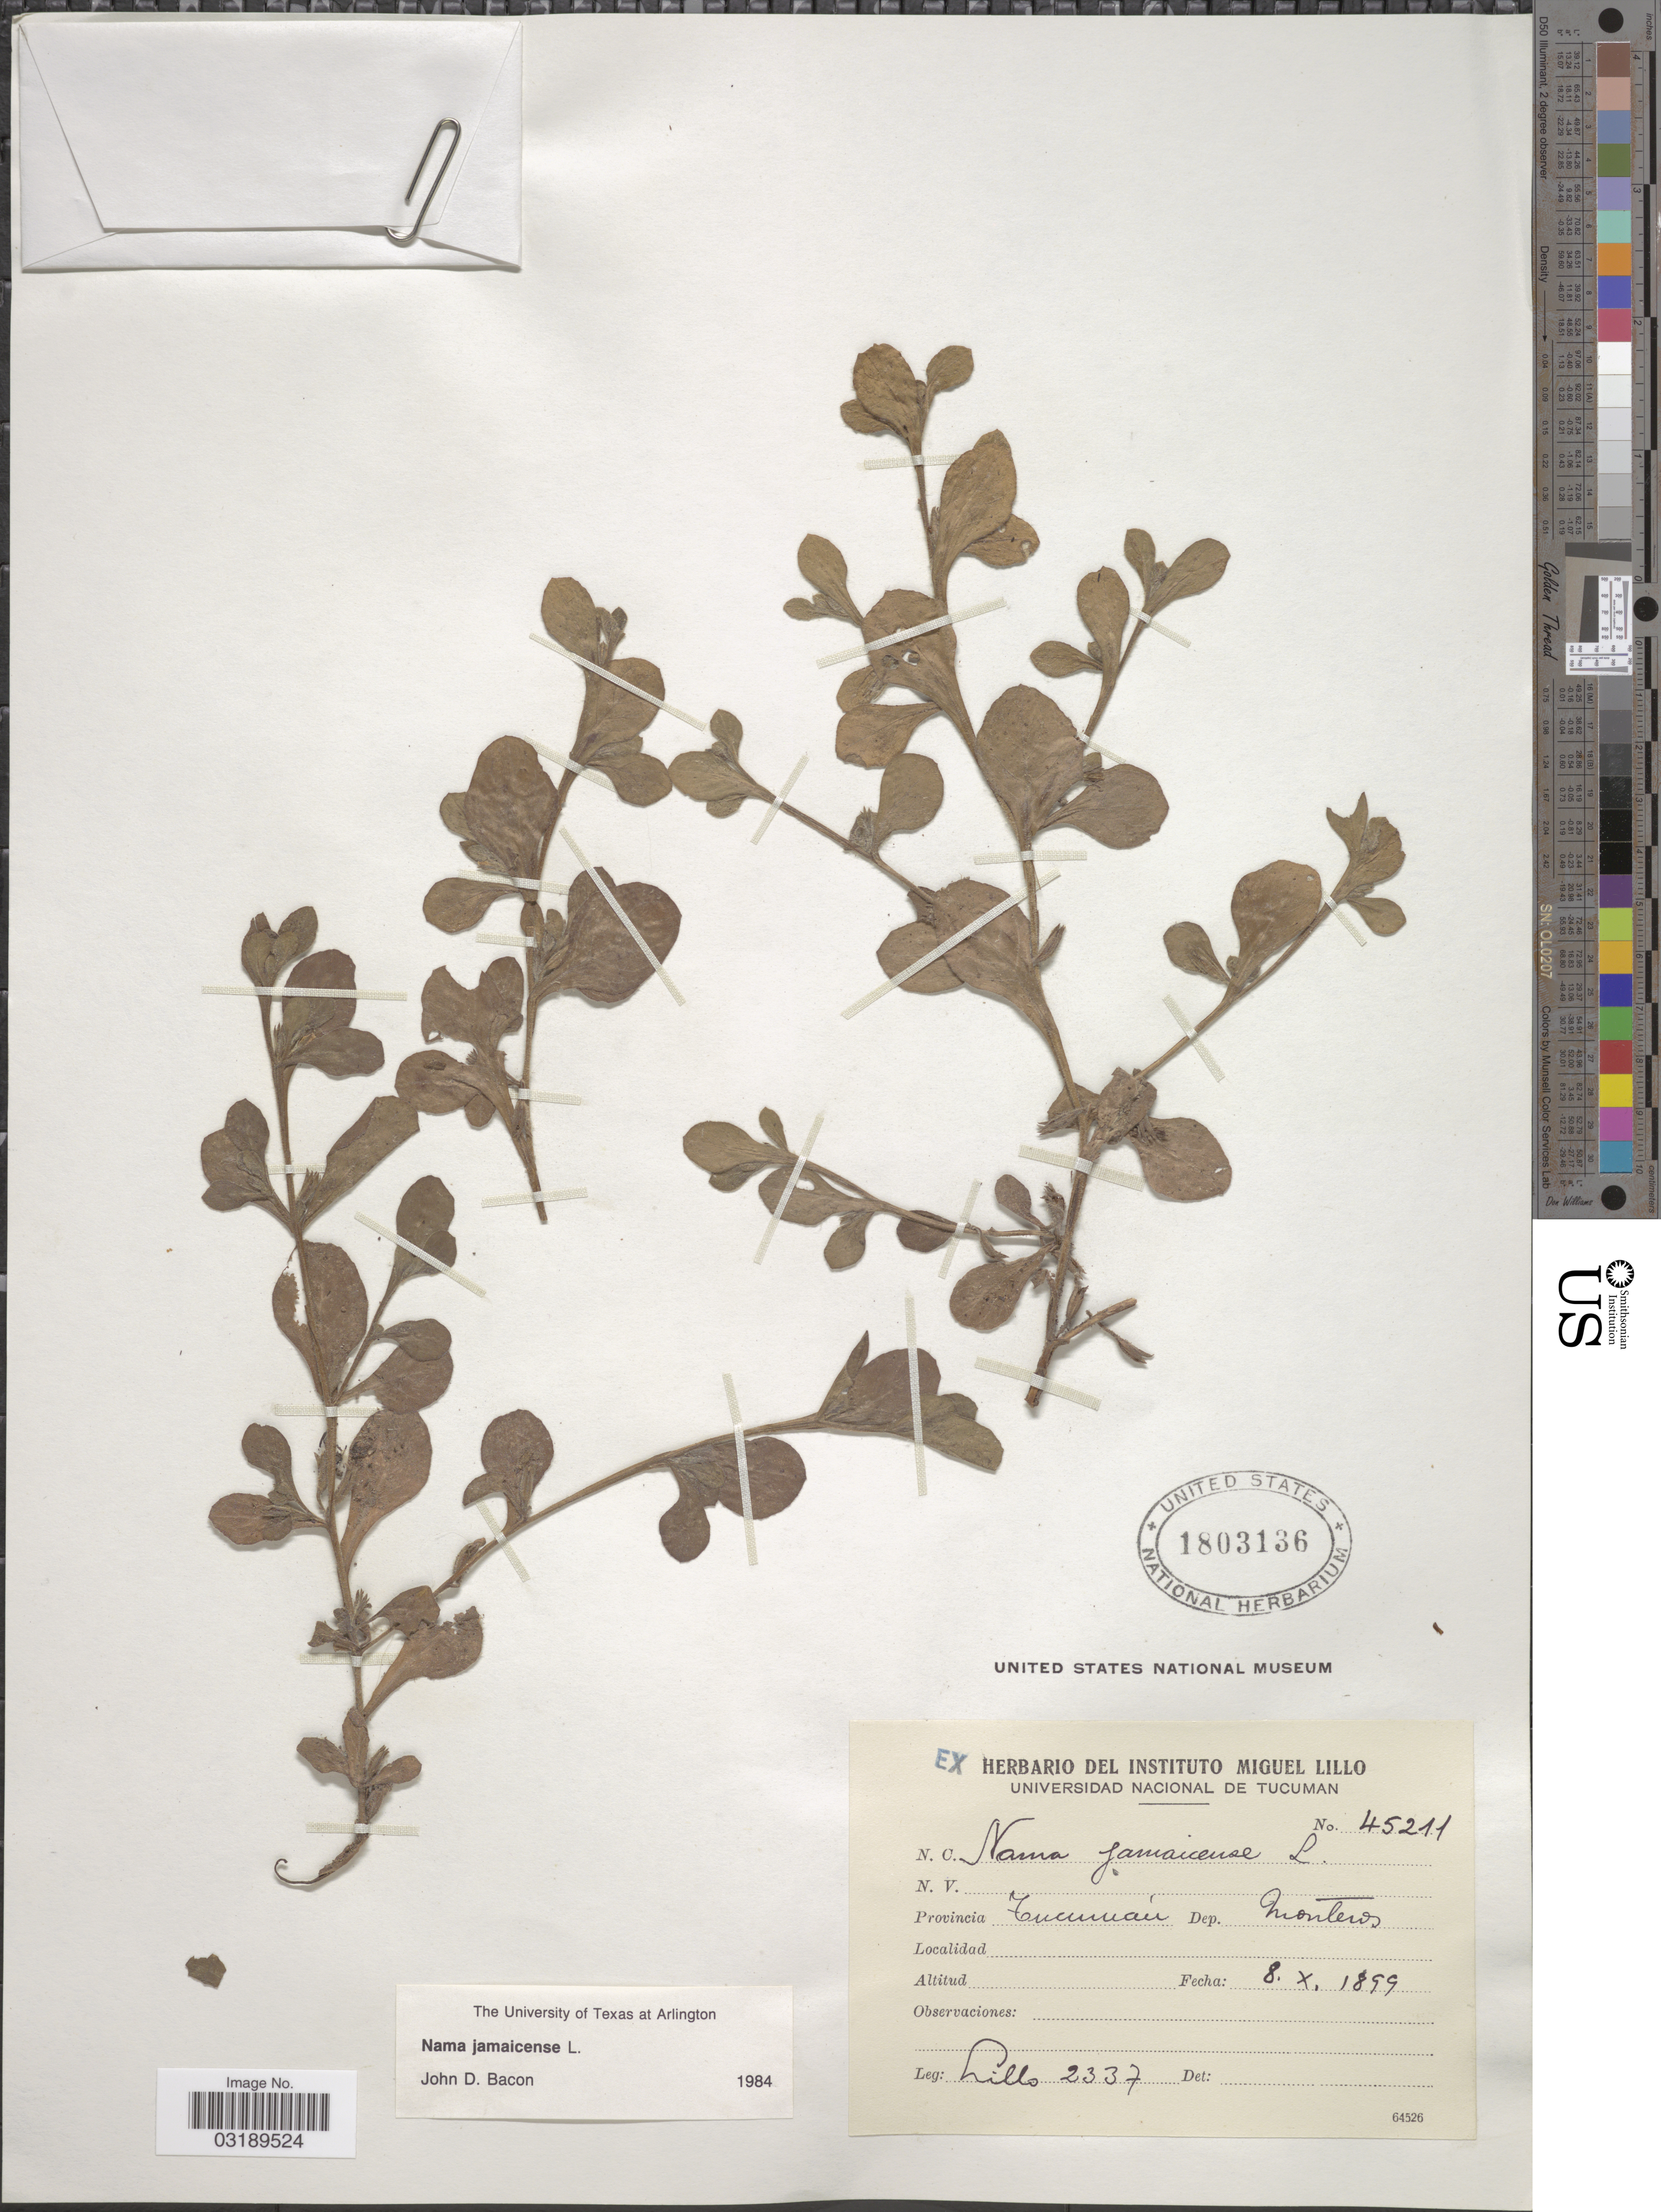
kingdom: Plantae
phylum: Tracheophyta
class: Magnoliopsida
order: Boraginales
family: Namaceae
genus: Nama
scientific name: Nama jamaicensis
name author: L.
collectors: M. Lillo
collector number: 2337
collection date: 1899-10-08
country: Argentina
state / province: Tucuman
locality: Dep. Monteros.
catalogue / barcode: US 1803136